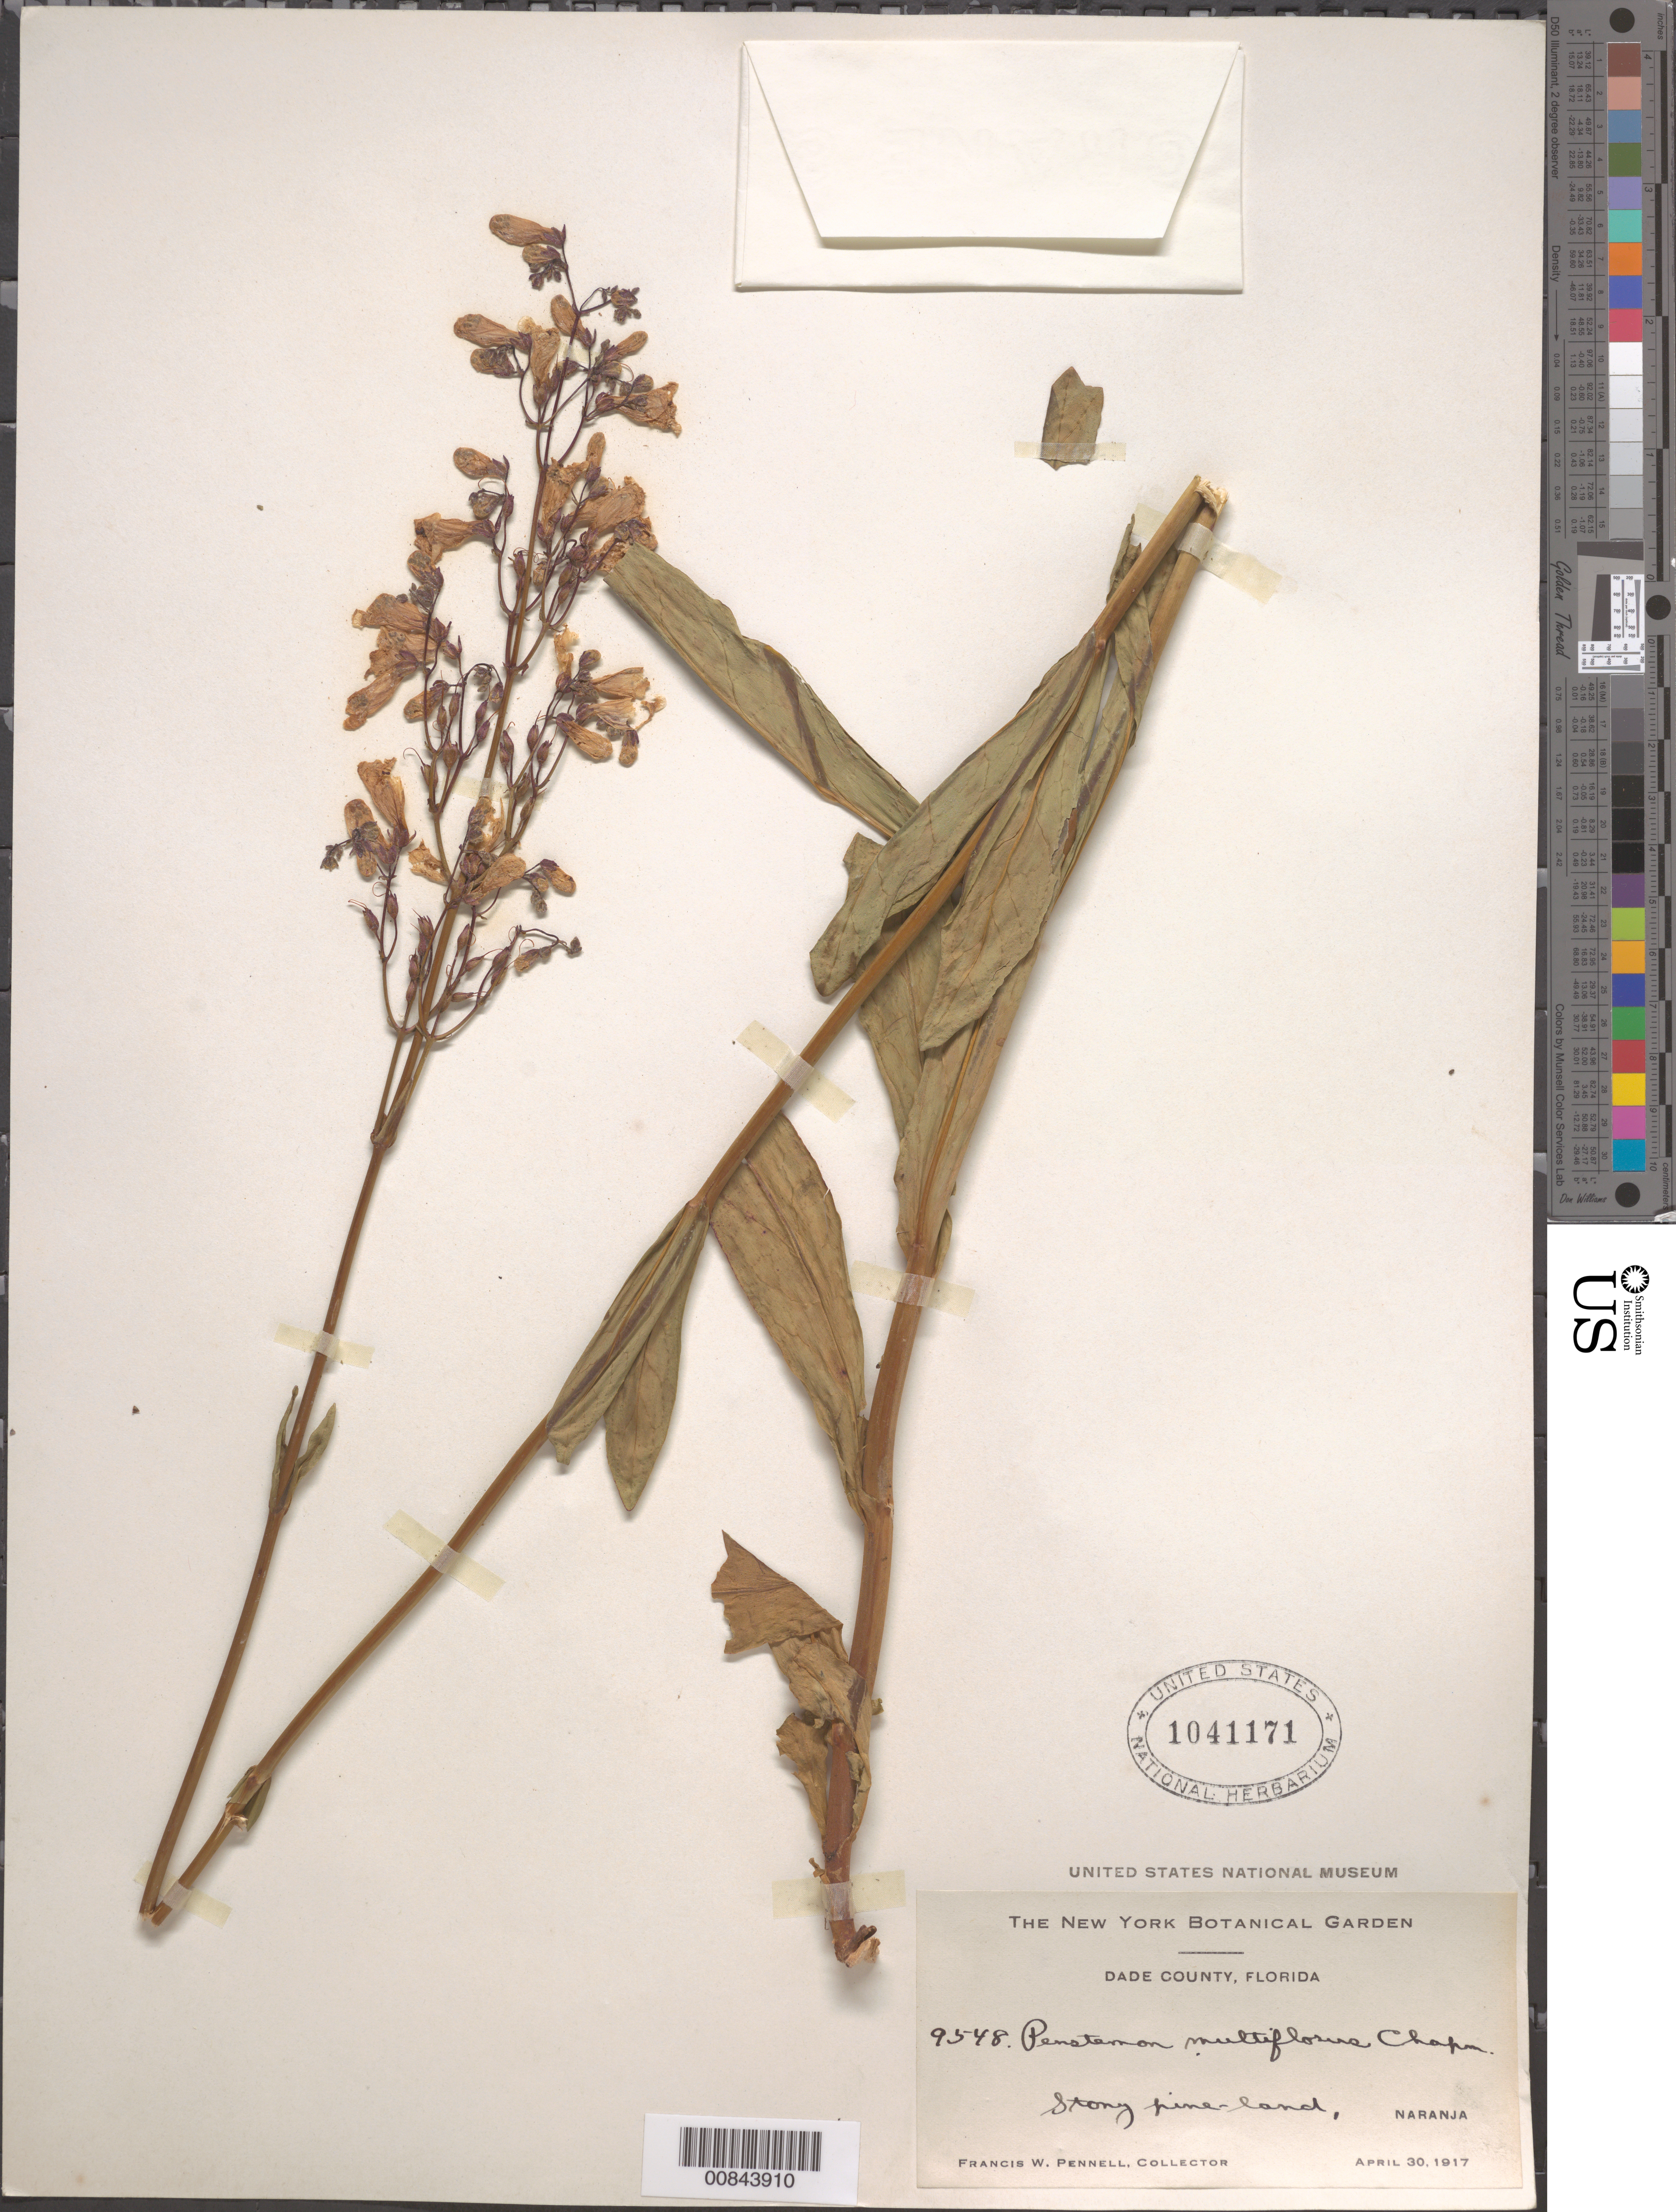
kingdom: Plantae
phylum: Tracheophyta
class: Magnoliopsida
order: Lamiales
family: Plantaginaceae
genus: Penstemon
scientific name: Penstemon multiflorus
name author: Chapm. in Small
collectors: F. W. Pennell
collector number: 9548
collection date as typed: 30 Apr 1917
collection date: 1917-04-30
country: United States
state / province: Florida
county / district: Dade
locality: Naranja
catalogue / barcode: US 1041171